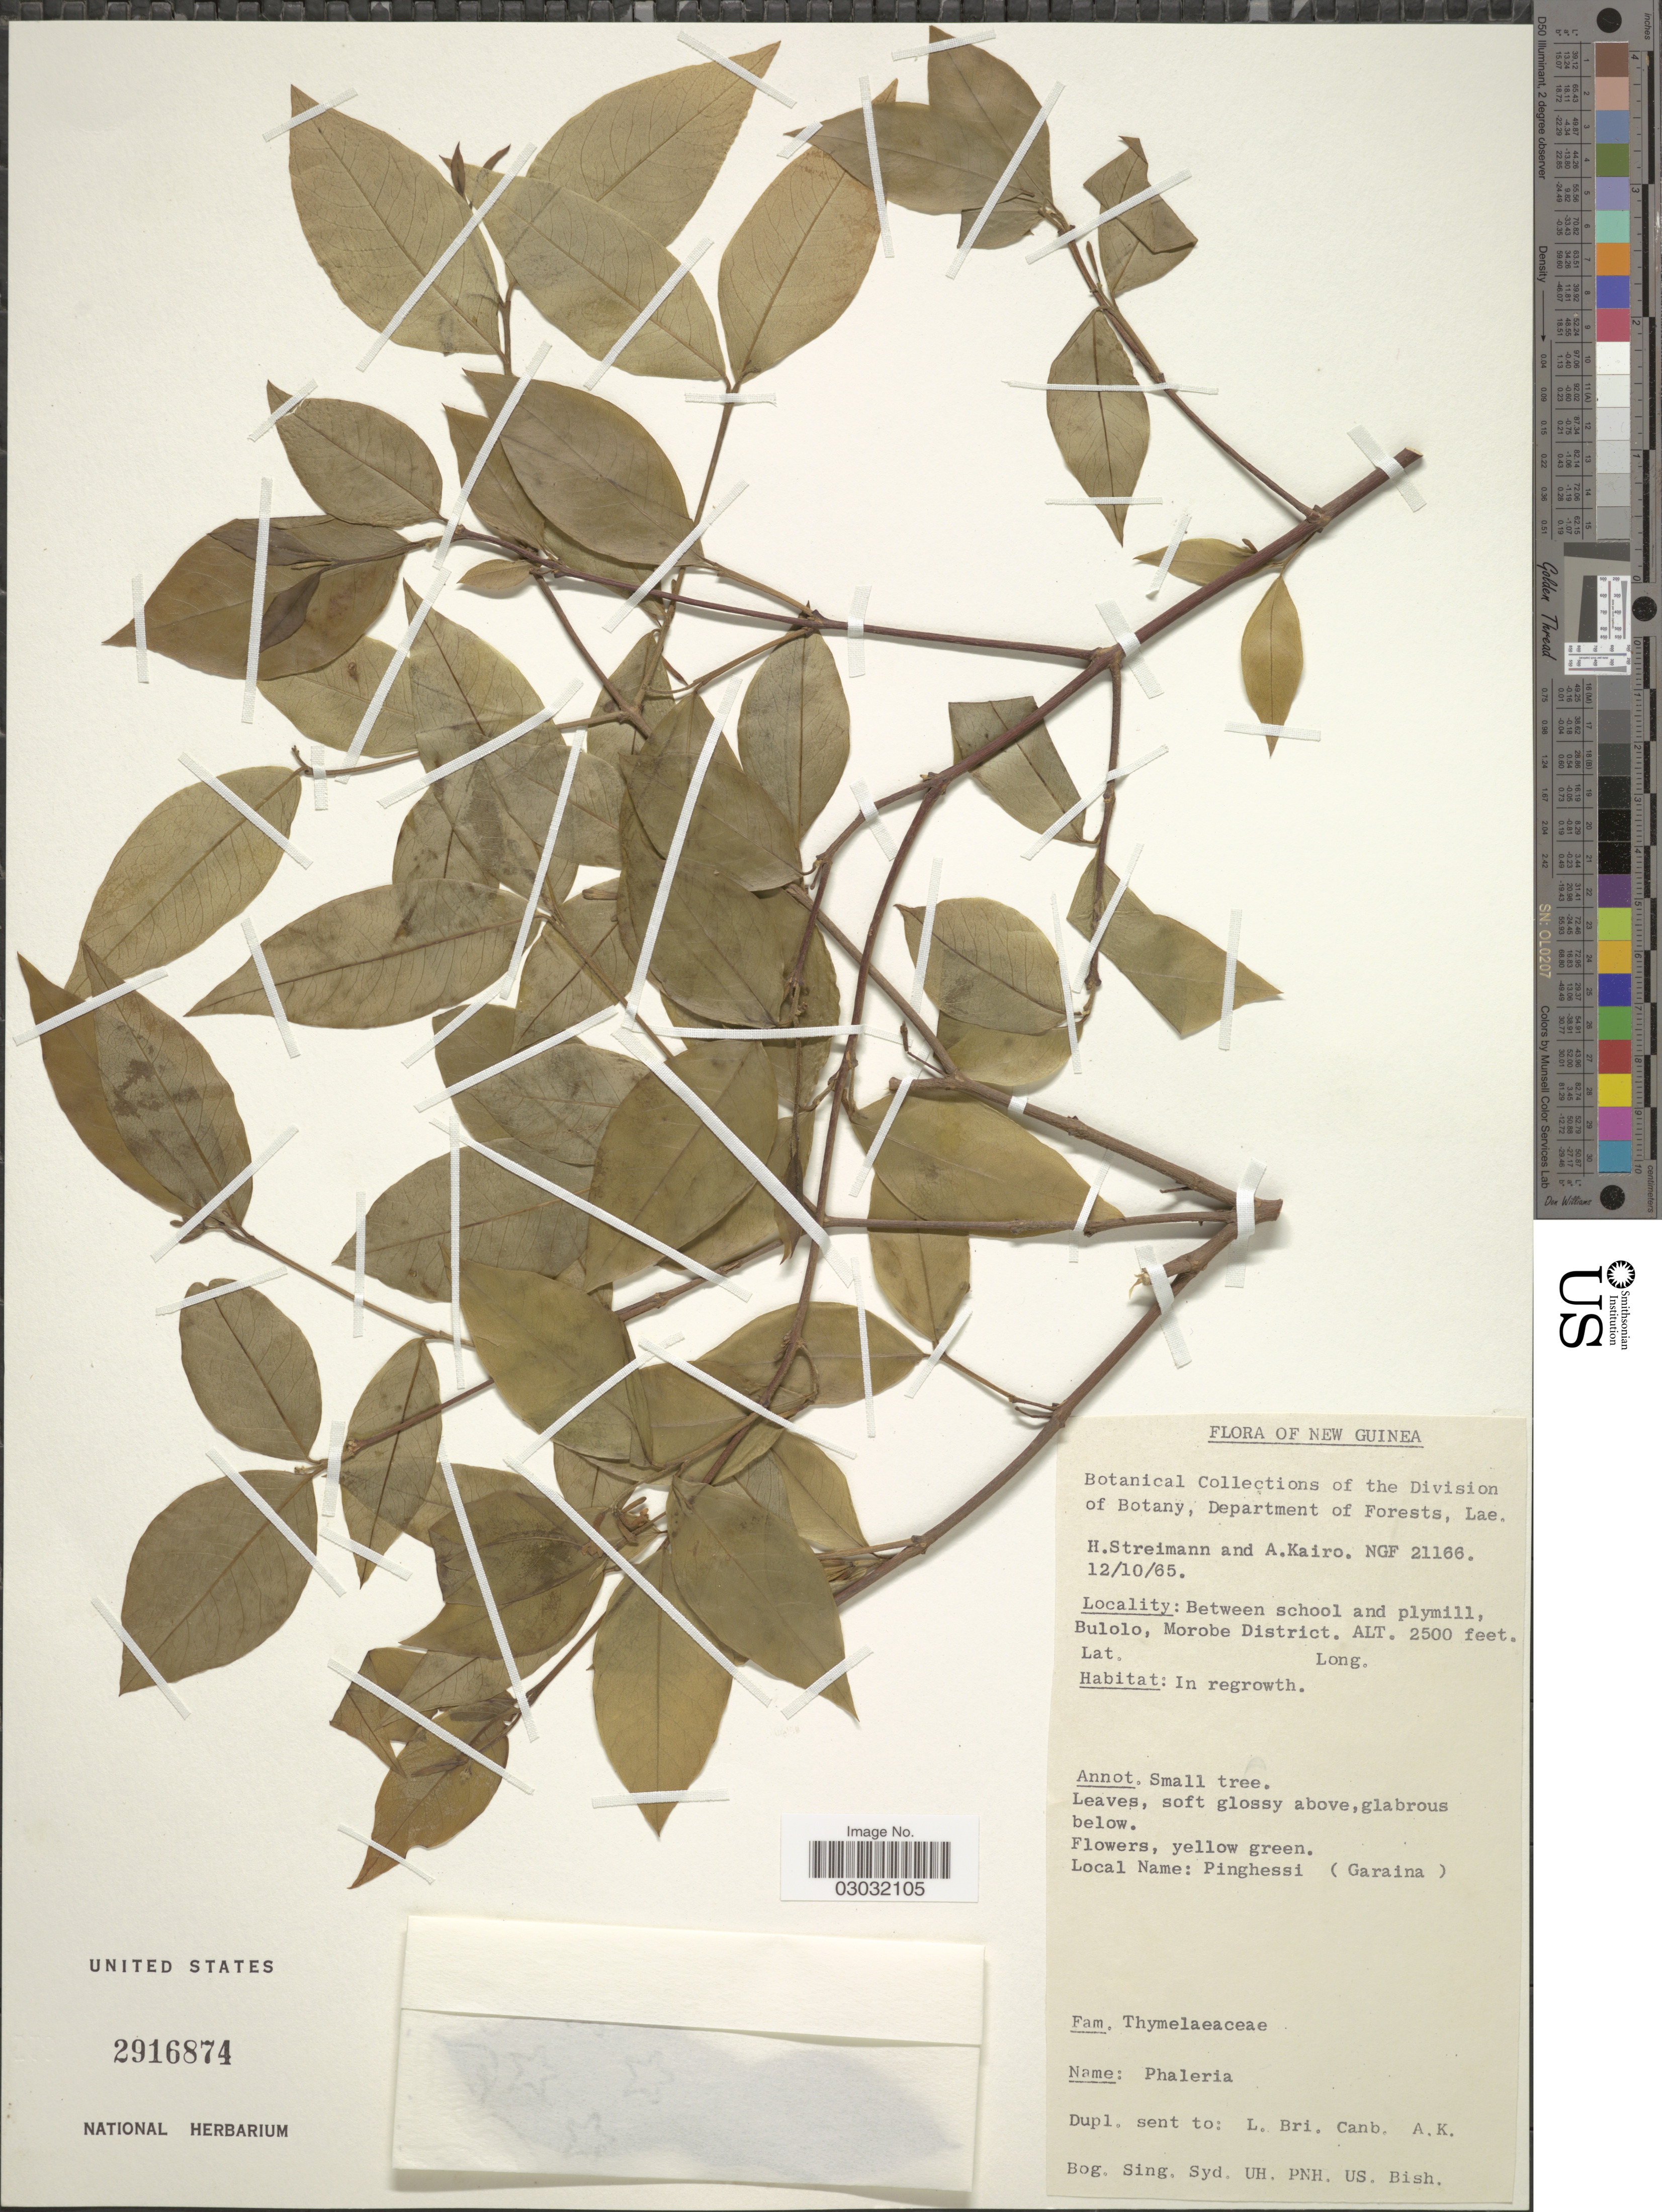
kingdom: Plantae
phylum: Tracheophyta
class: Magnoliopsida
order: Malvales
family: Thymelaeaceae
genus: Phaleria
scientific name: Phaleria sp.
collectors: H. Streimann & A. Kairo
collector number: NGF21166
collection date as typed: Transcribed d/m/y: 12/10/65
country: Papua New Guinea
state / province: Morobe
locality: Between school and plymill, Bulolo, Morobe District.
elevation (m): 762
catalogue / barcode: US 2916874